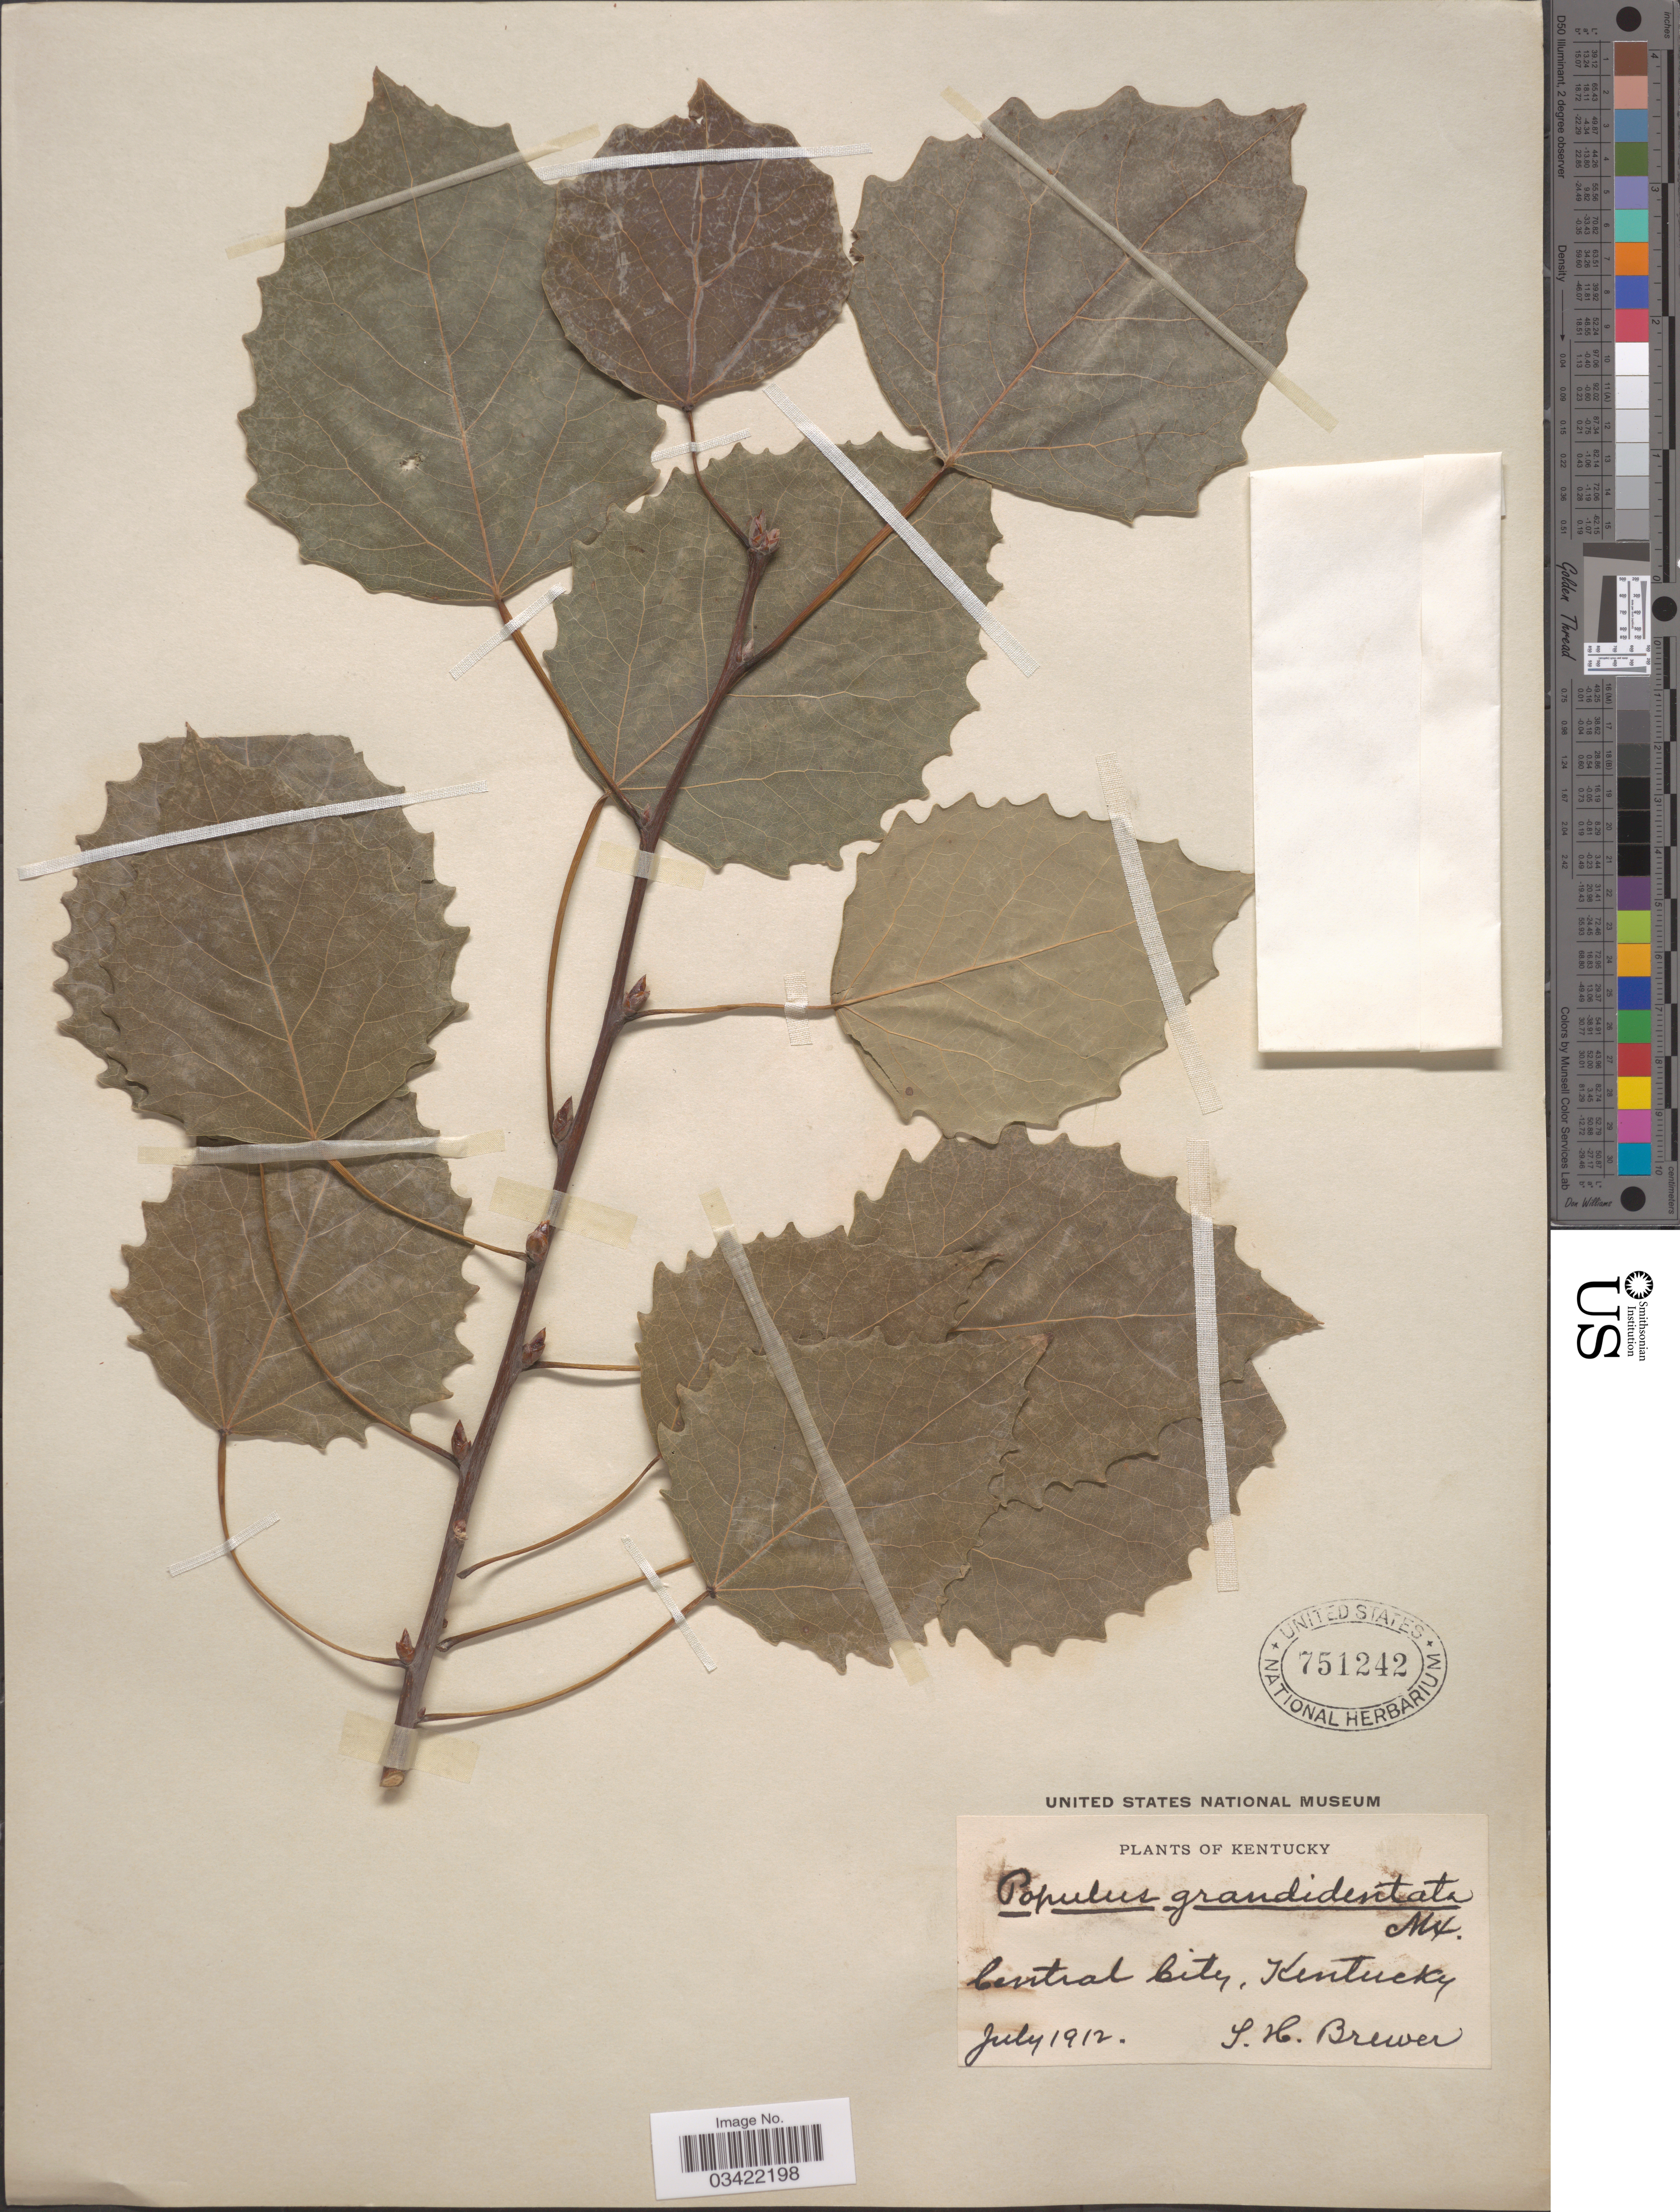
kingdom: Plantae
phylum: Tracheophyta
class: Magnoliopsida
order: Malpighiales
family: Salicaceae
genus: Populus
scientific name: Populus grandidentata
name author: Michx.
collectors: I. Brewer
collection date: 1912-07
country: United States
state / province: Kentucky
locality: Central City.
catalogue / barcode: US 751242